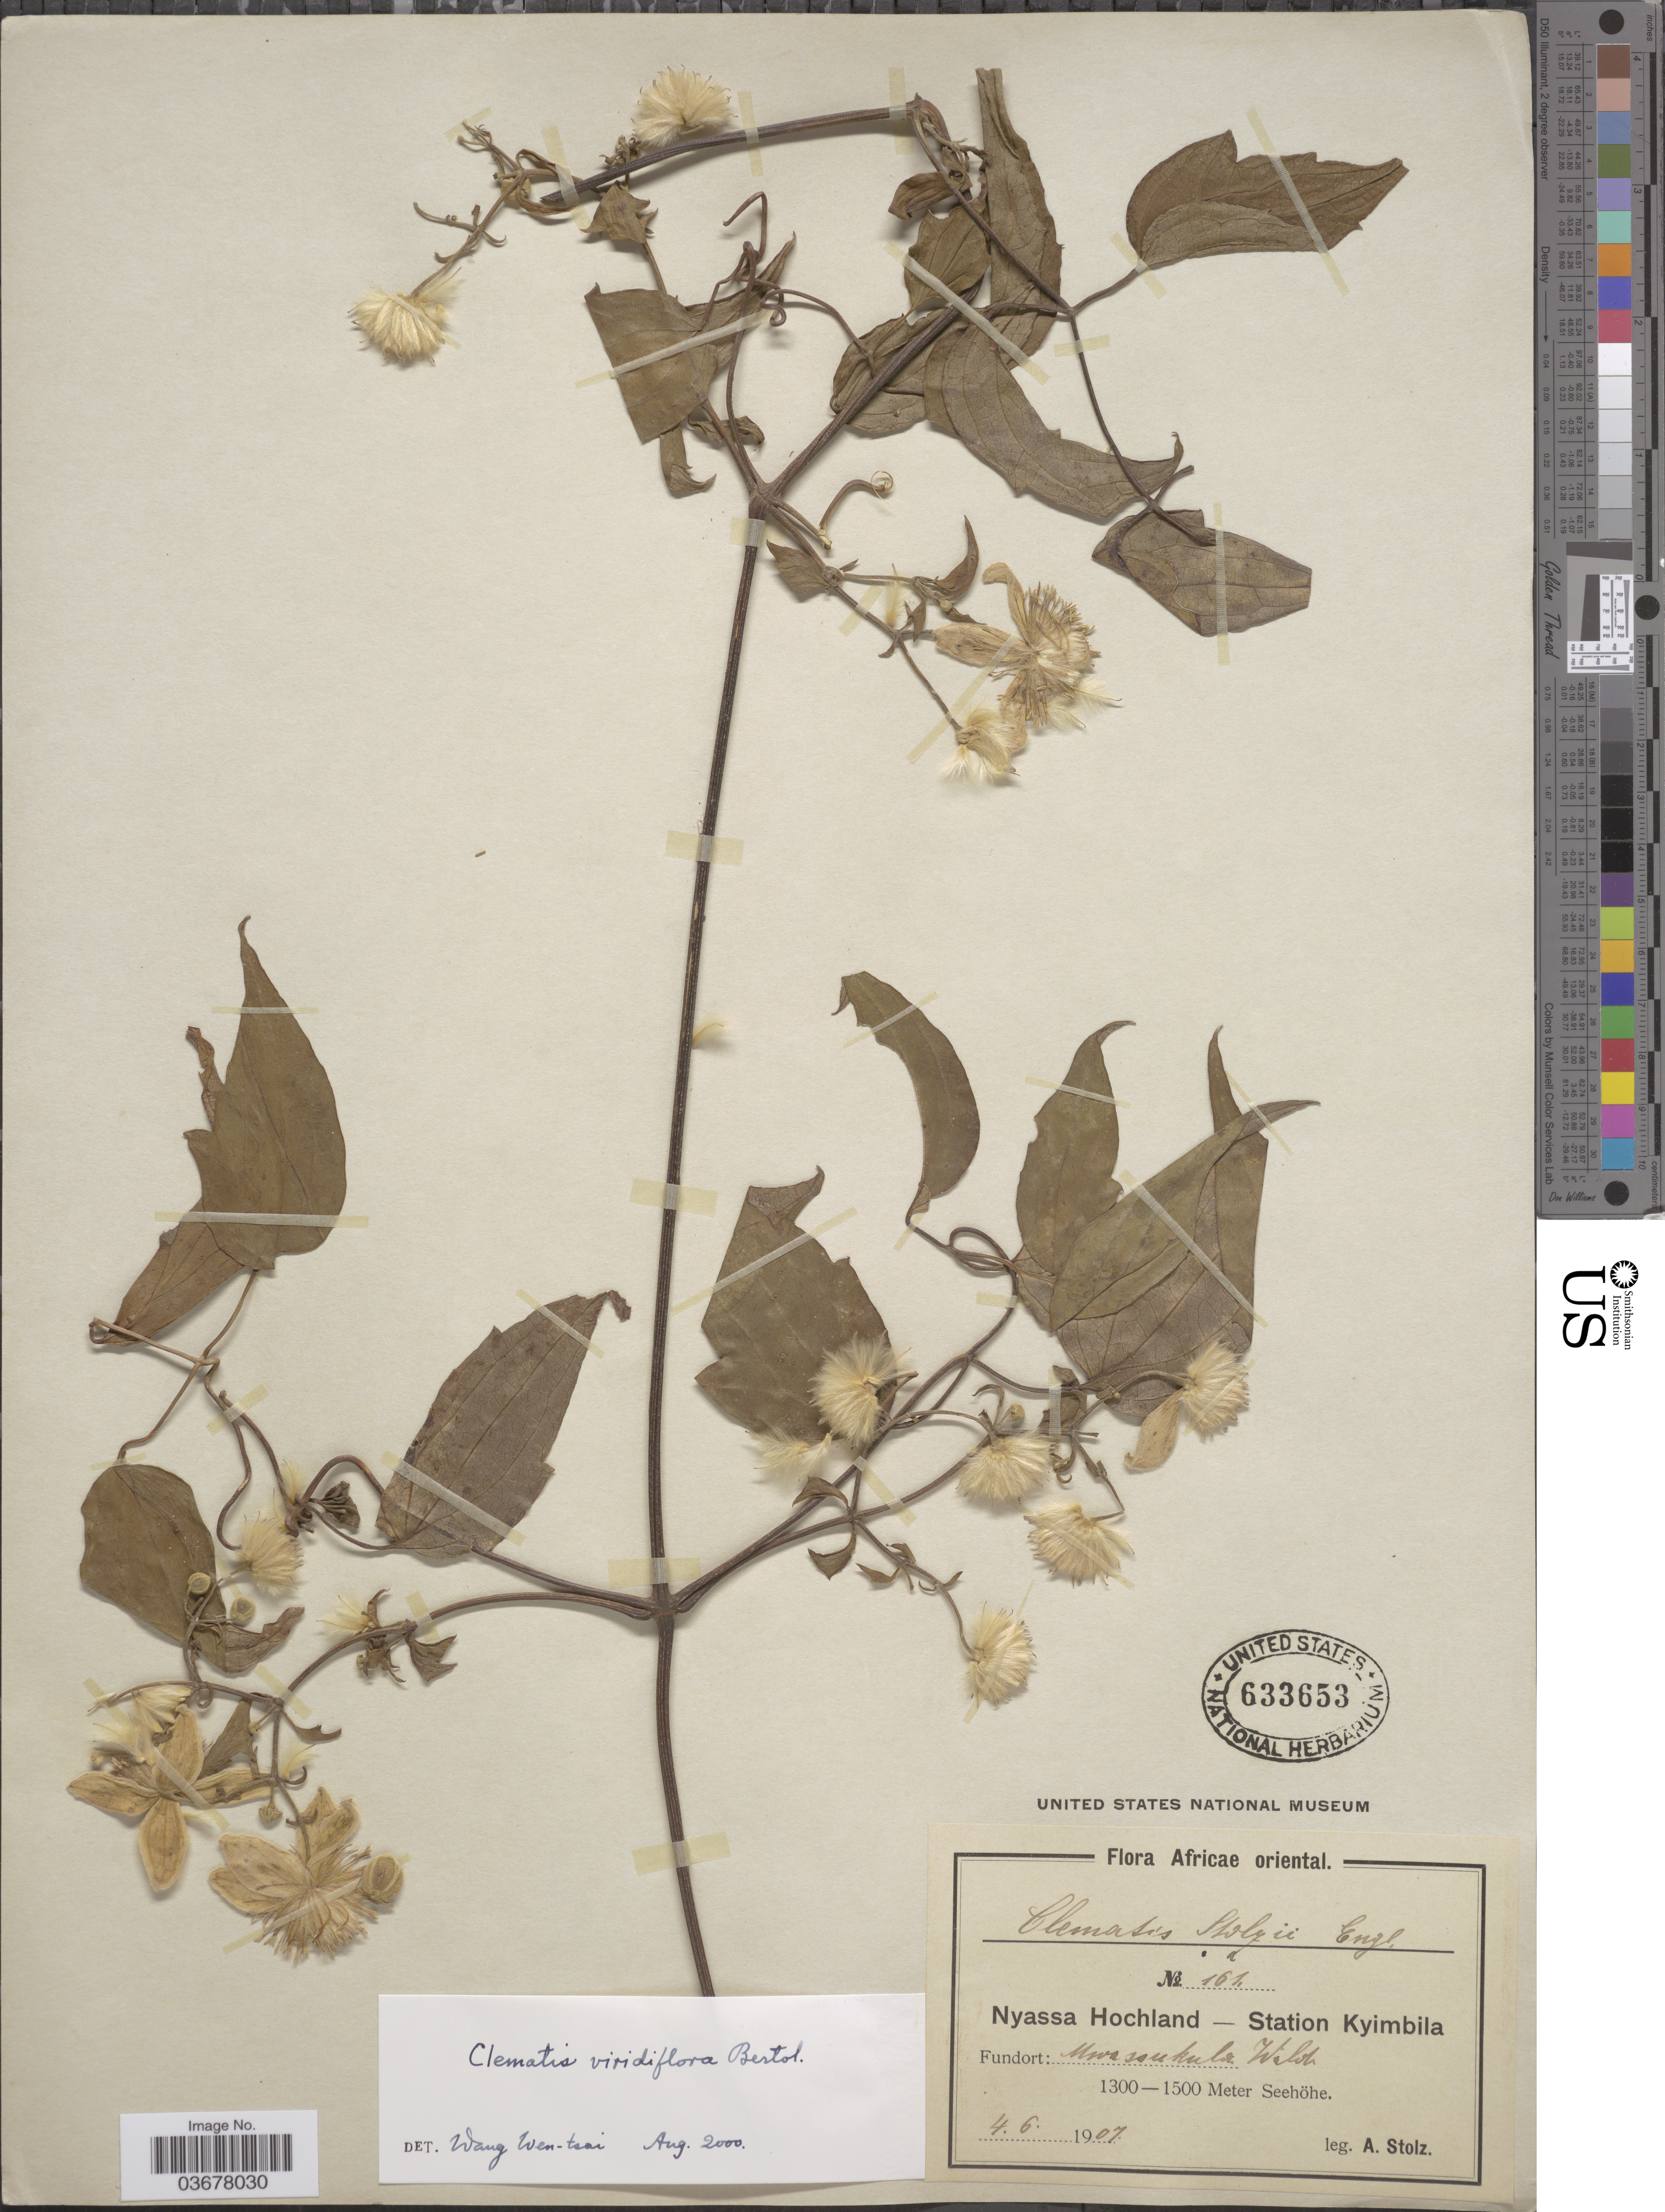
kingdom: Plantae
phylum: Tracheophyta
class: Magnoliopsida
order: Ranunculales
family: Ranunculaceae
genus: Clematis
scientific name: Clematis viridiflora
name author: Bertol.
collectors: A. Stolz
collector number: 161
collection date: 1907-06-04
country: Tanzania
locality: Africae oriental. Nyassa Hochland - Station Kyimbila. Mwassukula [interpreted] Wald.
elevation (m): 1300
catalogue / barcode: US 633653